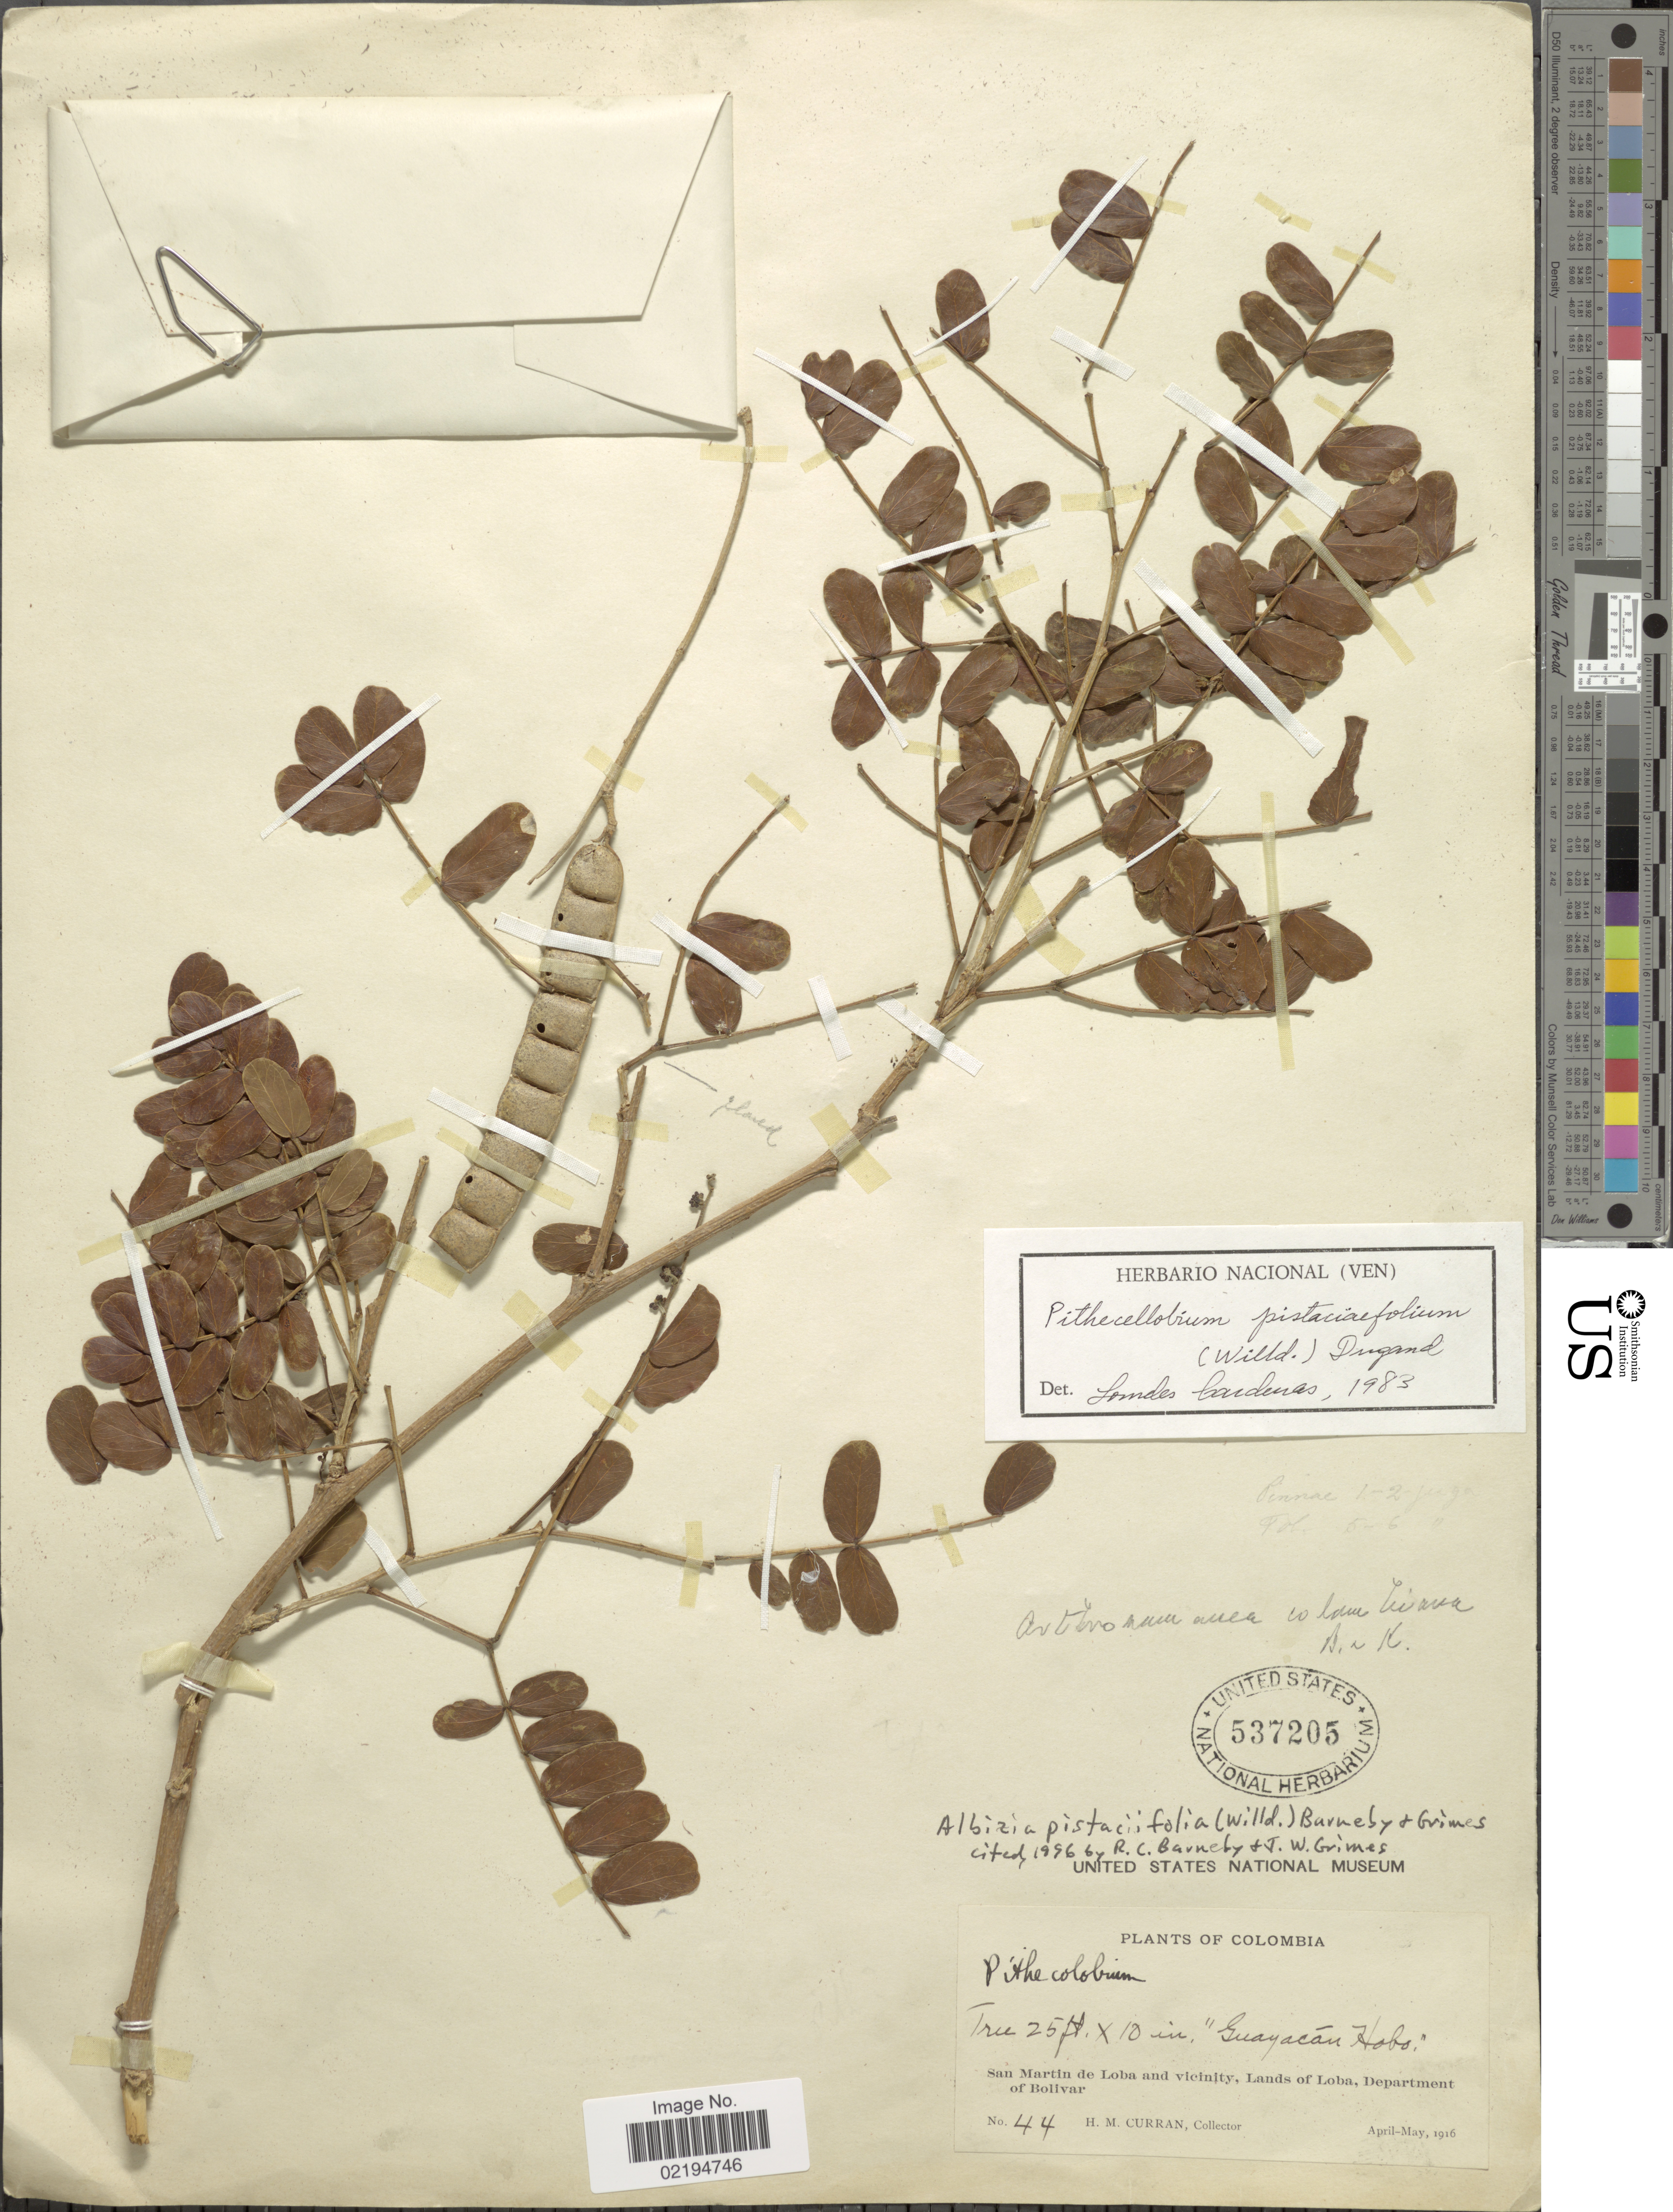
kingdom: Plantae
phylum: Tracheophyta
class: Magnoliopsida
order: Fabales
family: Fabaceae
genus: Pseudalbizzia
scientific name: Pseudalbizzia pistaciifolia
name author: (Willd.) Koenen & Duno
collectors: H. M. Curran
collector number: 44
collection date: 1916-04/1916-05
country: Colombia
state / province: Bolívar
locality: San Martin de Loba and vicinity, Lands of Loba.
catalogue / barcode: US 537205